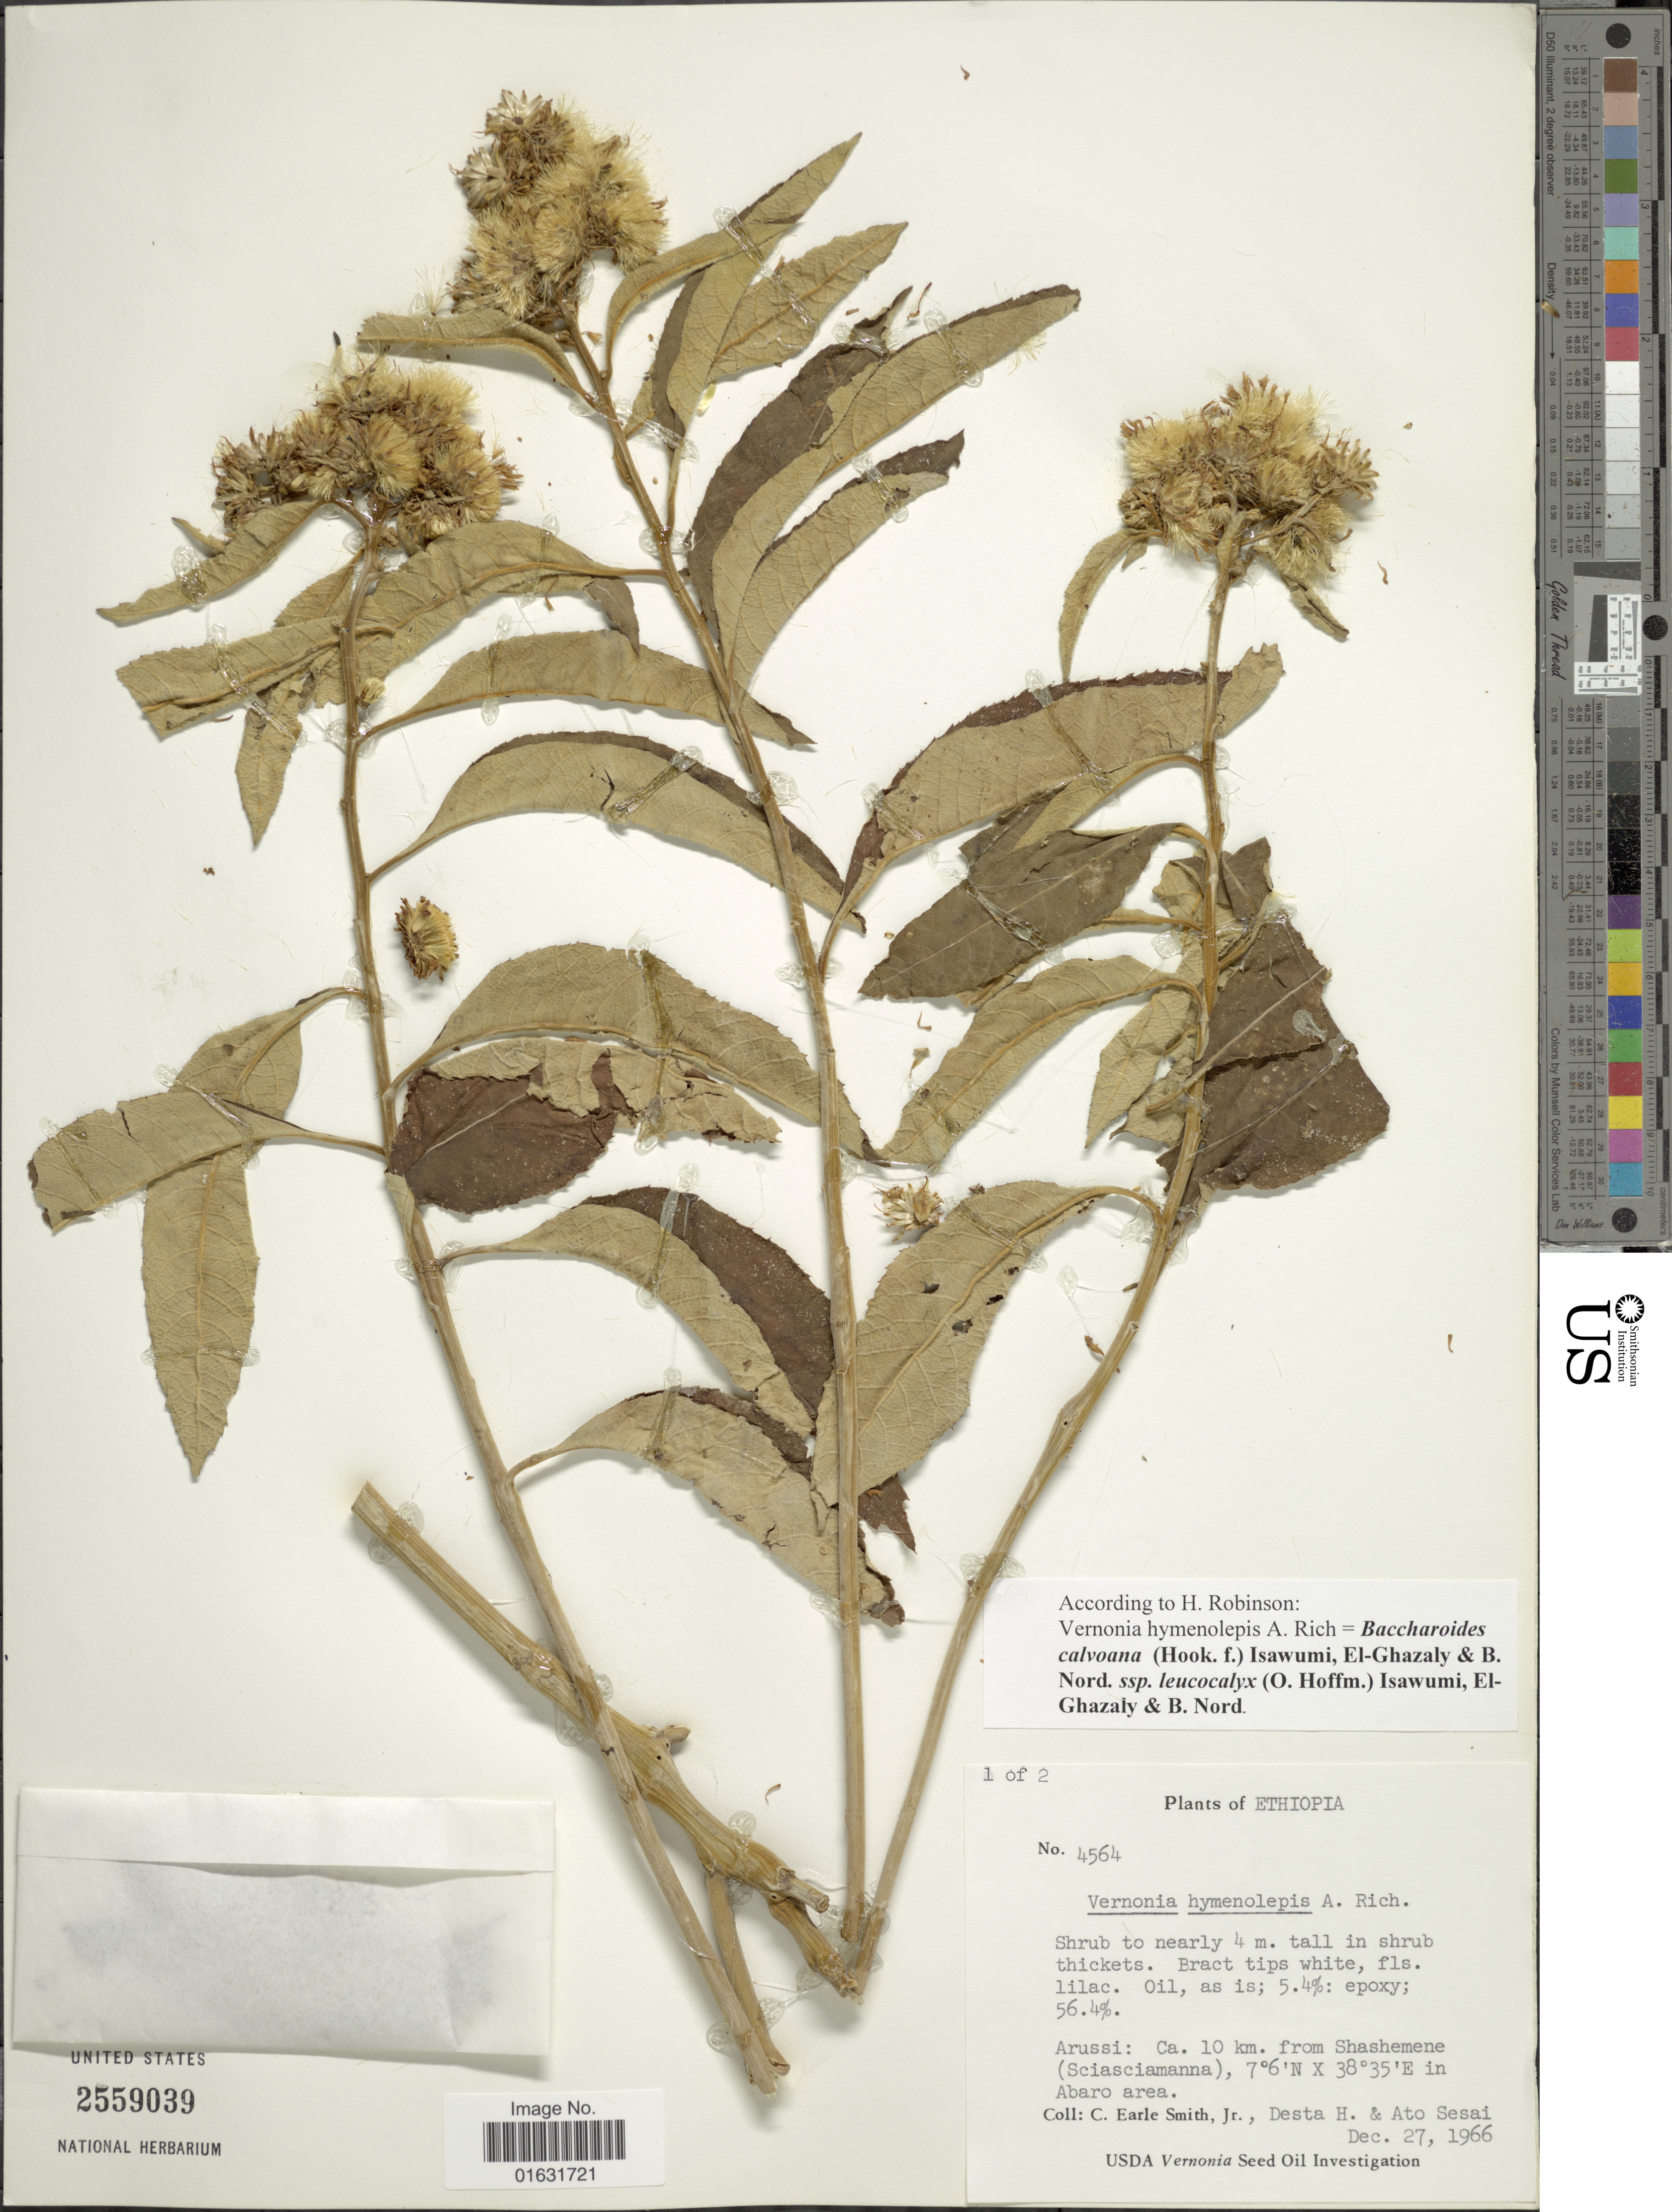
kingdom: Plantae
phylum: Tracheophyta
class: Magnoliopsida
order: Asterales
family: Asteraceae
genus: Baccharoides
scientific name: Baccharoides calvoana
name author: (Hook. f.) Isawumi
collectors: C. E. Smith Jr., H. Desta & A. Sesai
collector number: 4564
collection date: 1966-12-27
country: Ethiopia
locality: Arussi: Ca. 10 km. from Shashemene (Sciasciamanna), Abaro area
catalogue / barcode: US 2559039